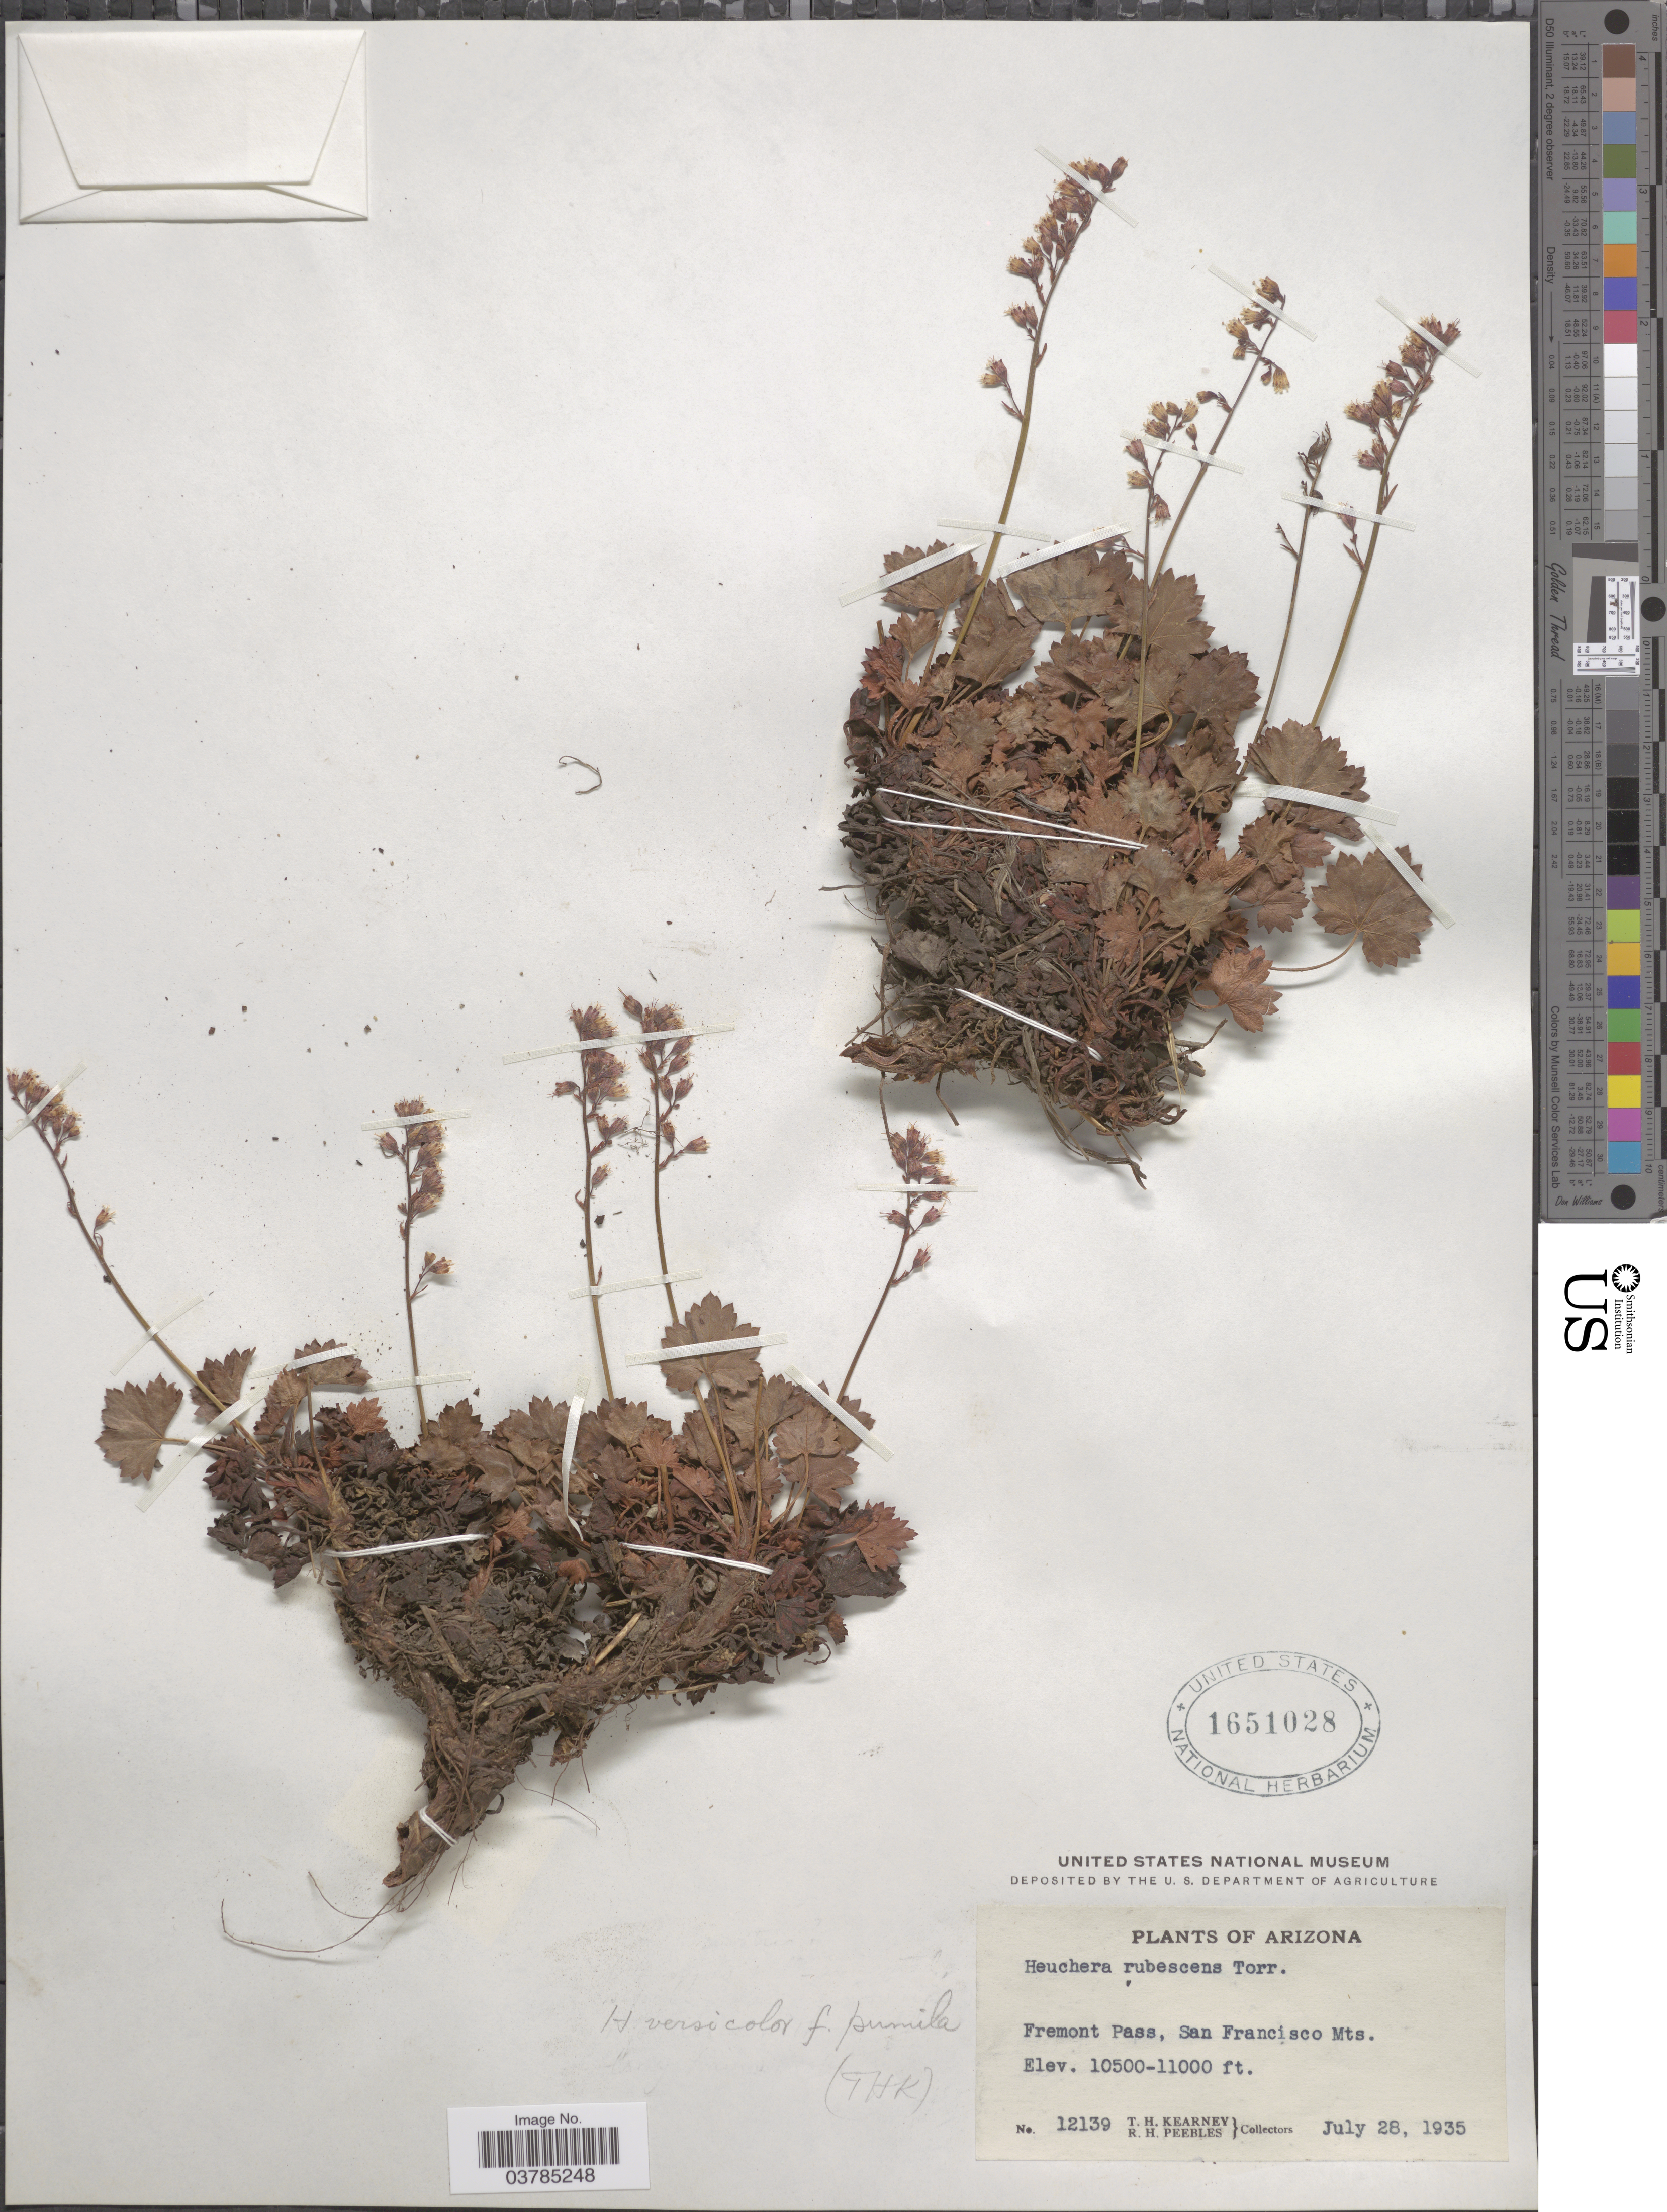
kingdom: Plantae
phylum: Tracheophyta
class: Magnoliopsida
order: Saxifragales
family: Saxifragaceae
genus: Heuchera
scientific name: Heuchera versicolor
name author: Greene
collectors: T. H. Kearney & R. H. Peebles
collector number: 12139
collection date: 1935-07-28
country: United States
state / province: Arizona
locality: Fremont Pass, San Francisco Mts.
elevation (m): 3200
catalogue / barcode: US 1651028